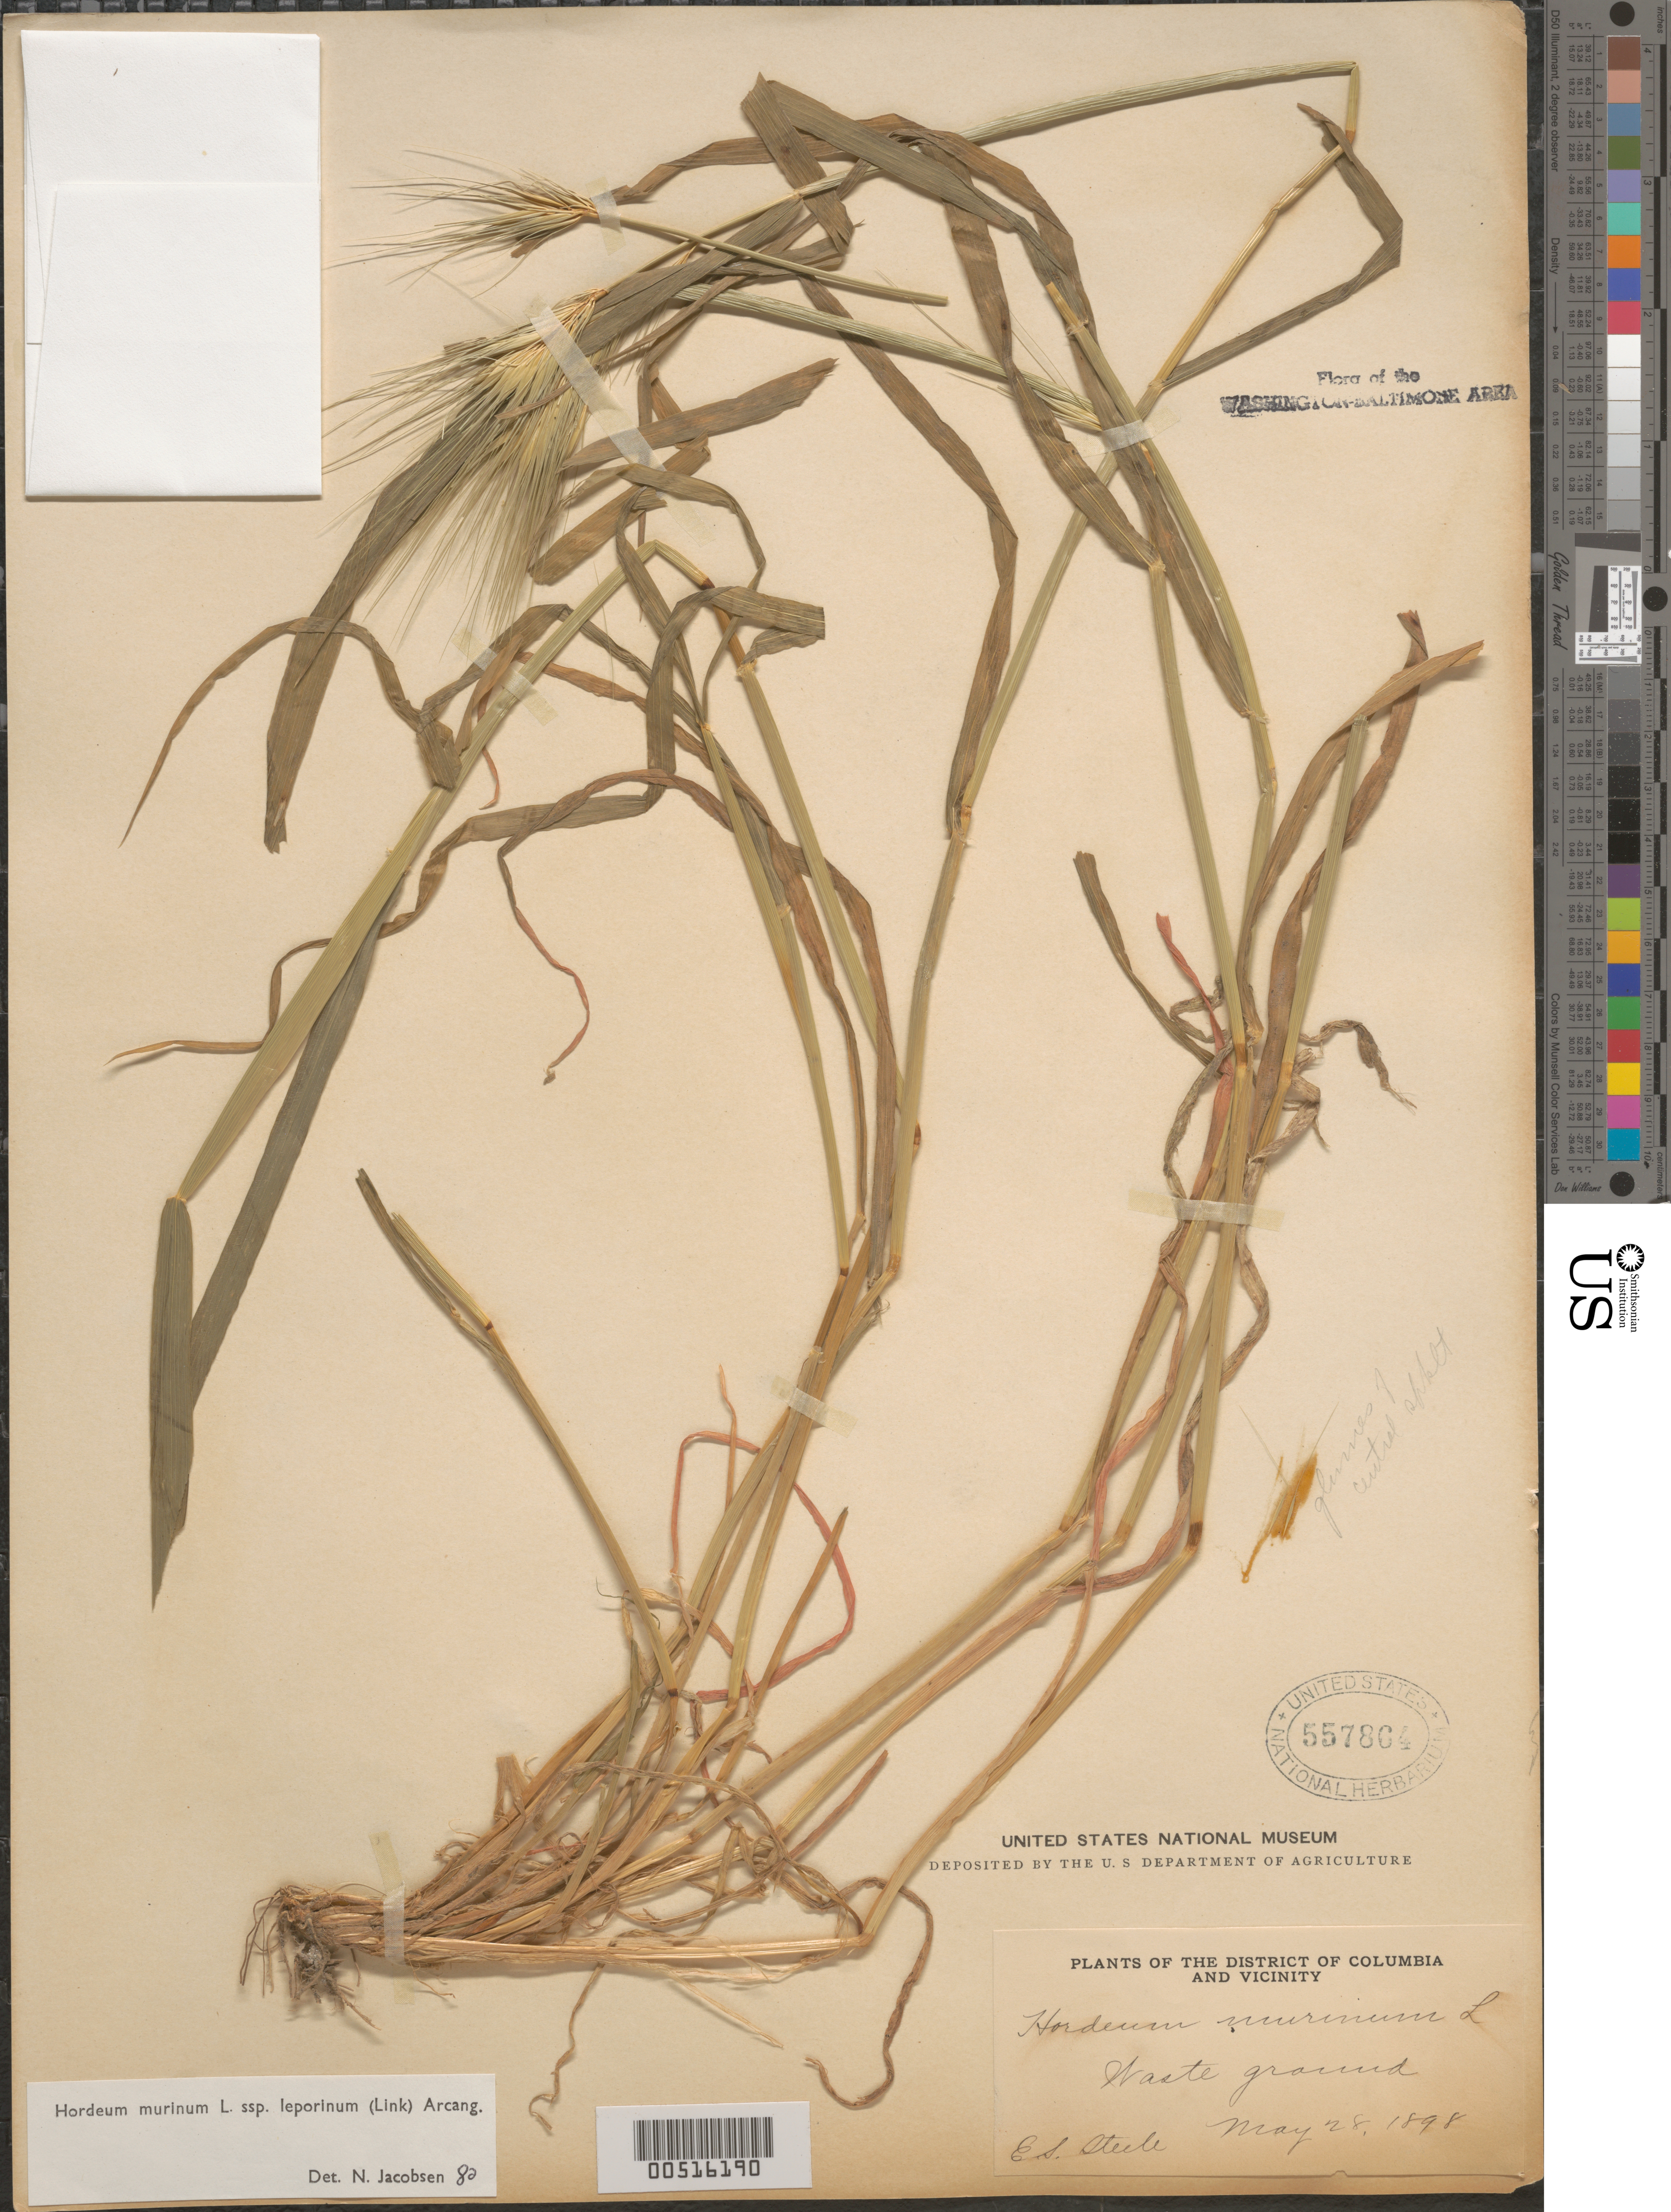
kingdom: Plantae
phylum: Tracheophyta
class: Liliopsida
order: Poales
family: Poaceae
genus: Hordeum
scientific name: Hordeum murinum subsp. leporinum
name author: (Link) Arcang.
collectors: E. Steele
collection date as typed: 28 May 1898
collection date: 1898-05-28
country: United States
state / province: District of Columbia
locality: Washington DC area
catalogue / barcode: US 557864